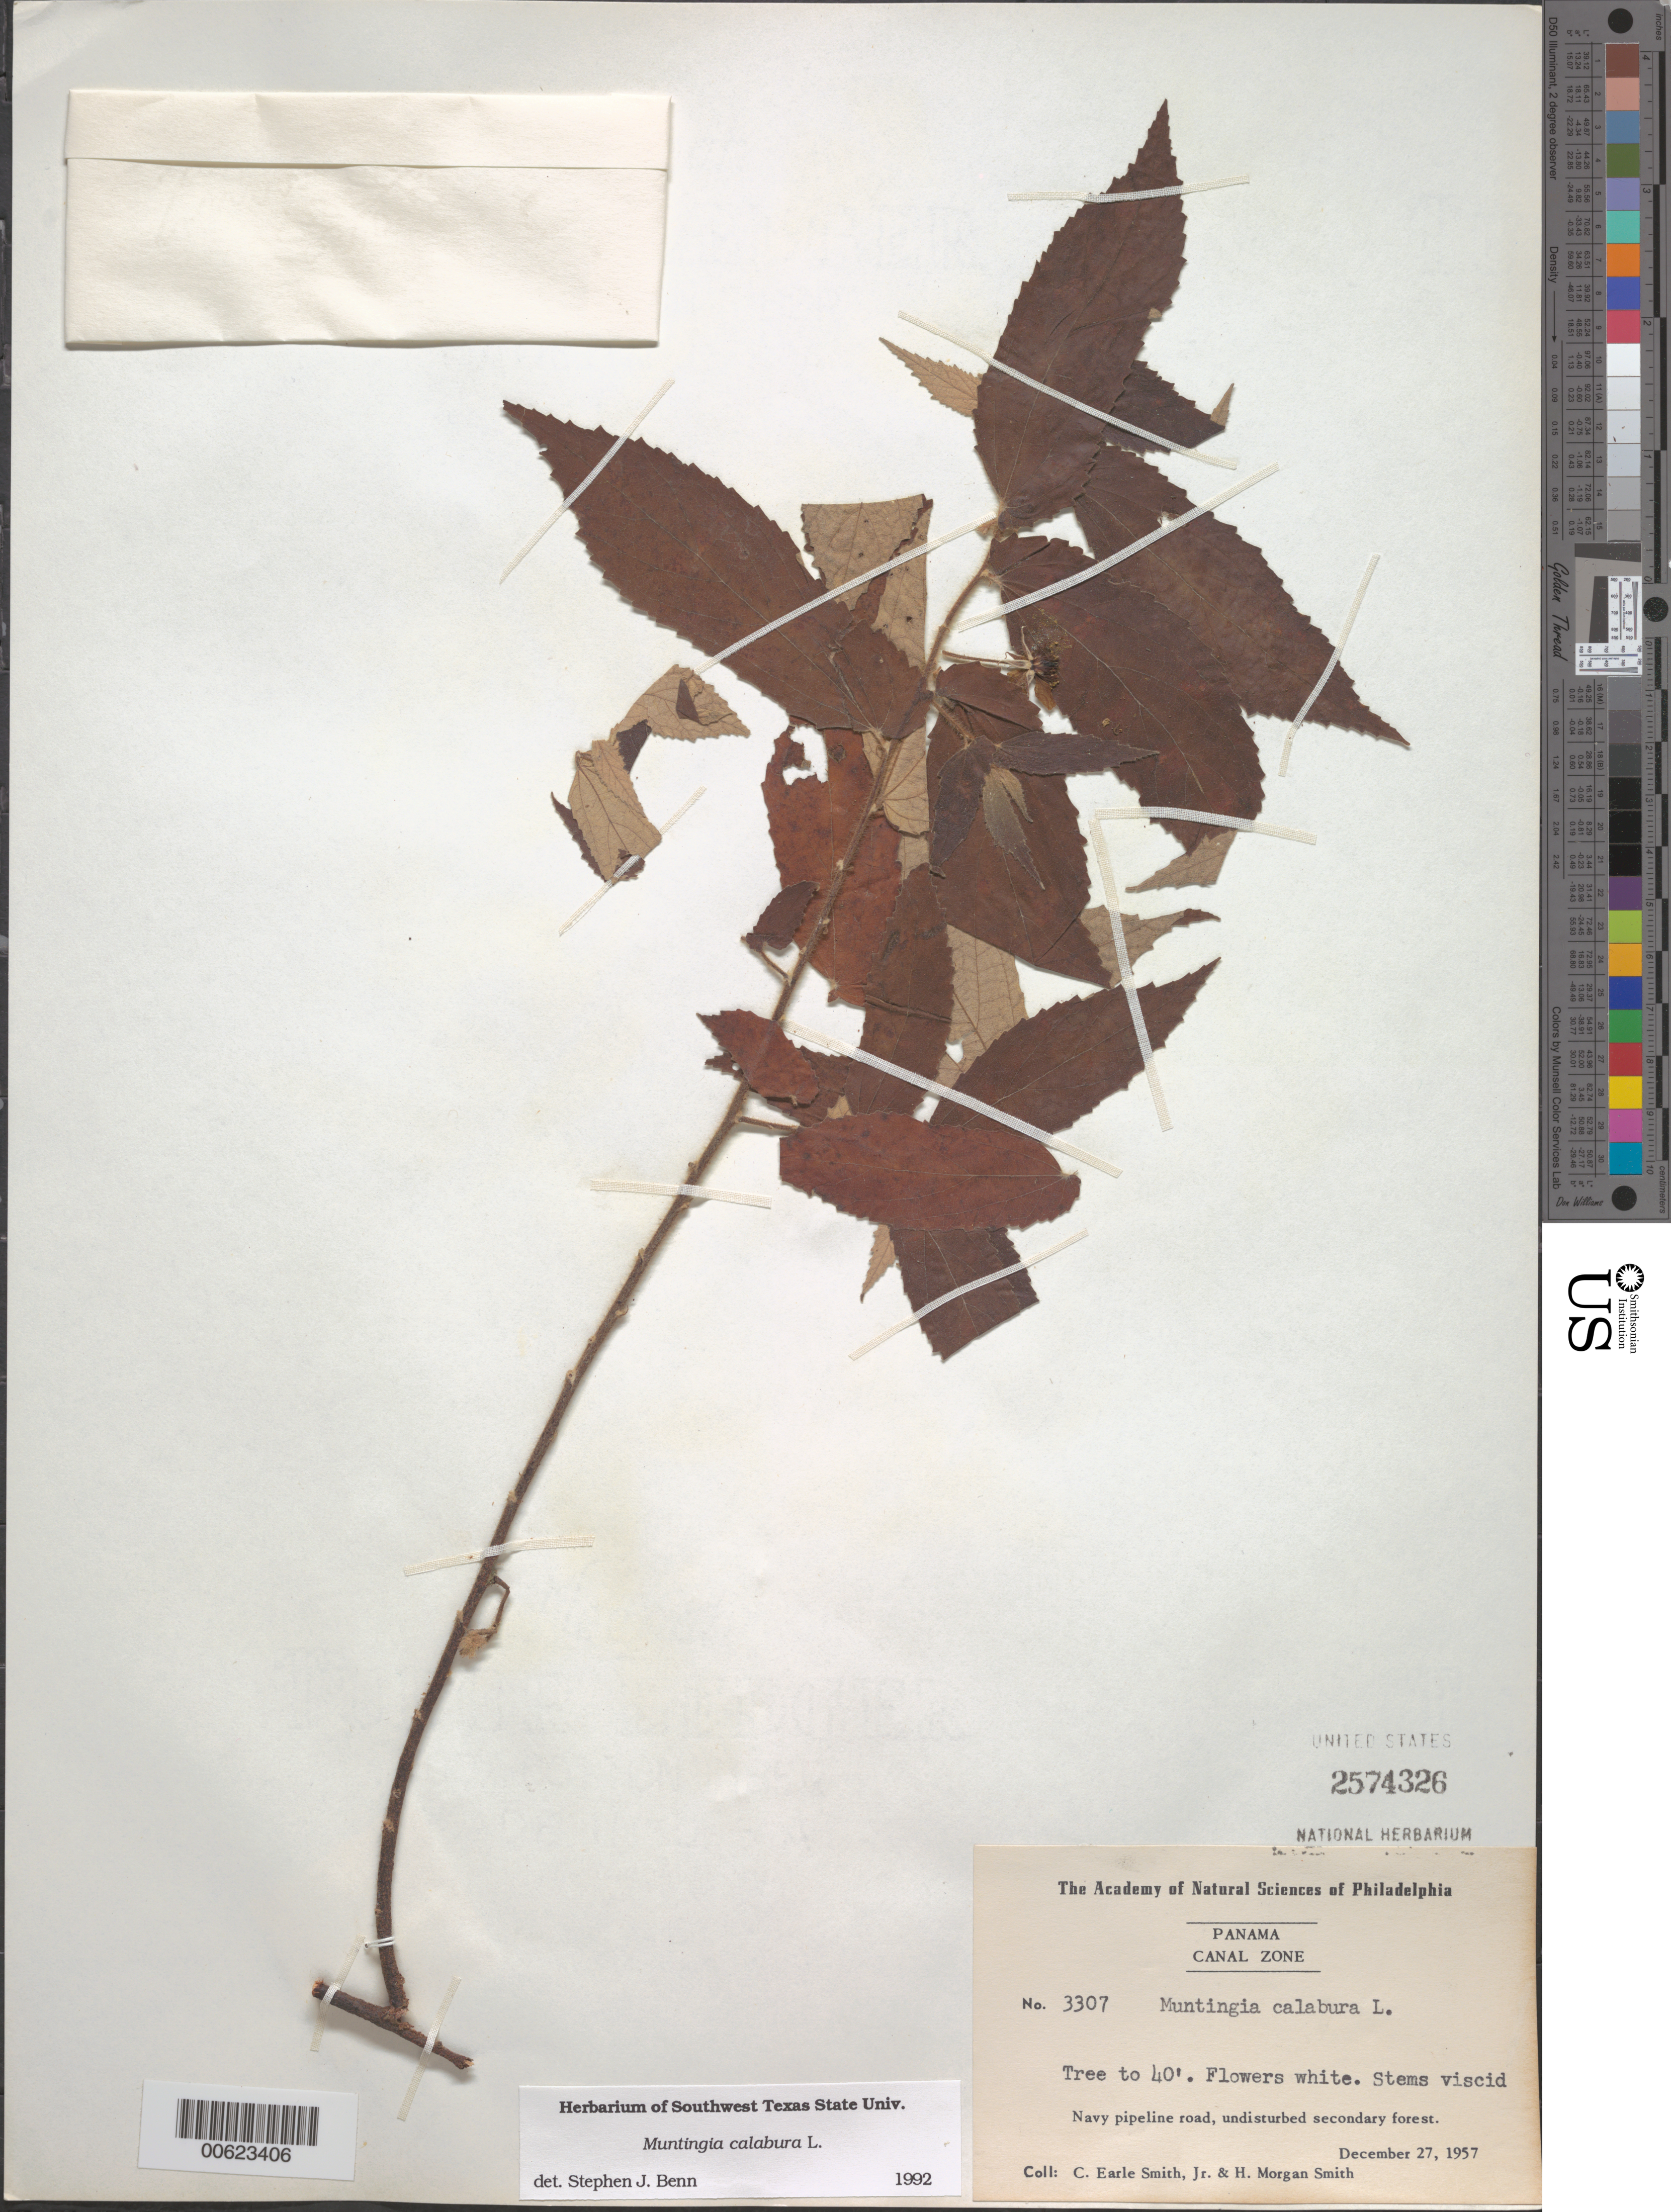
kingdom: Plantae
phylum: Tracheophyta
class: Magnoliopsida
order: Malvales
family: Muntingiaceae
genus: Muntingia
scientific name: Muntingia calabura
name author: L.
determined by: Benn, S. J.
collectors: C. E. Smith Jr. & H. M. Smith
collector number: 3307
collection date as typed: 27 Dec 1957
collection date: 1957-12-27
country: Panama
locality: Navy Pipeline Road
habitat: Undisturbed secondary forest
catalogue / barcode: US 2574326